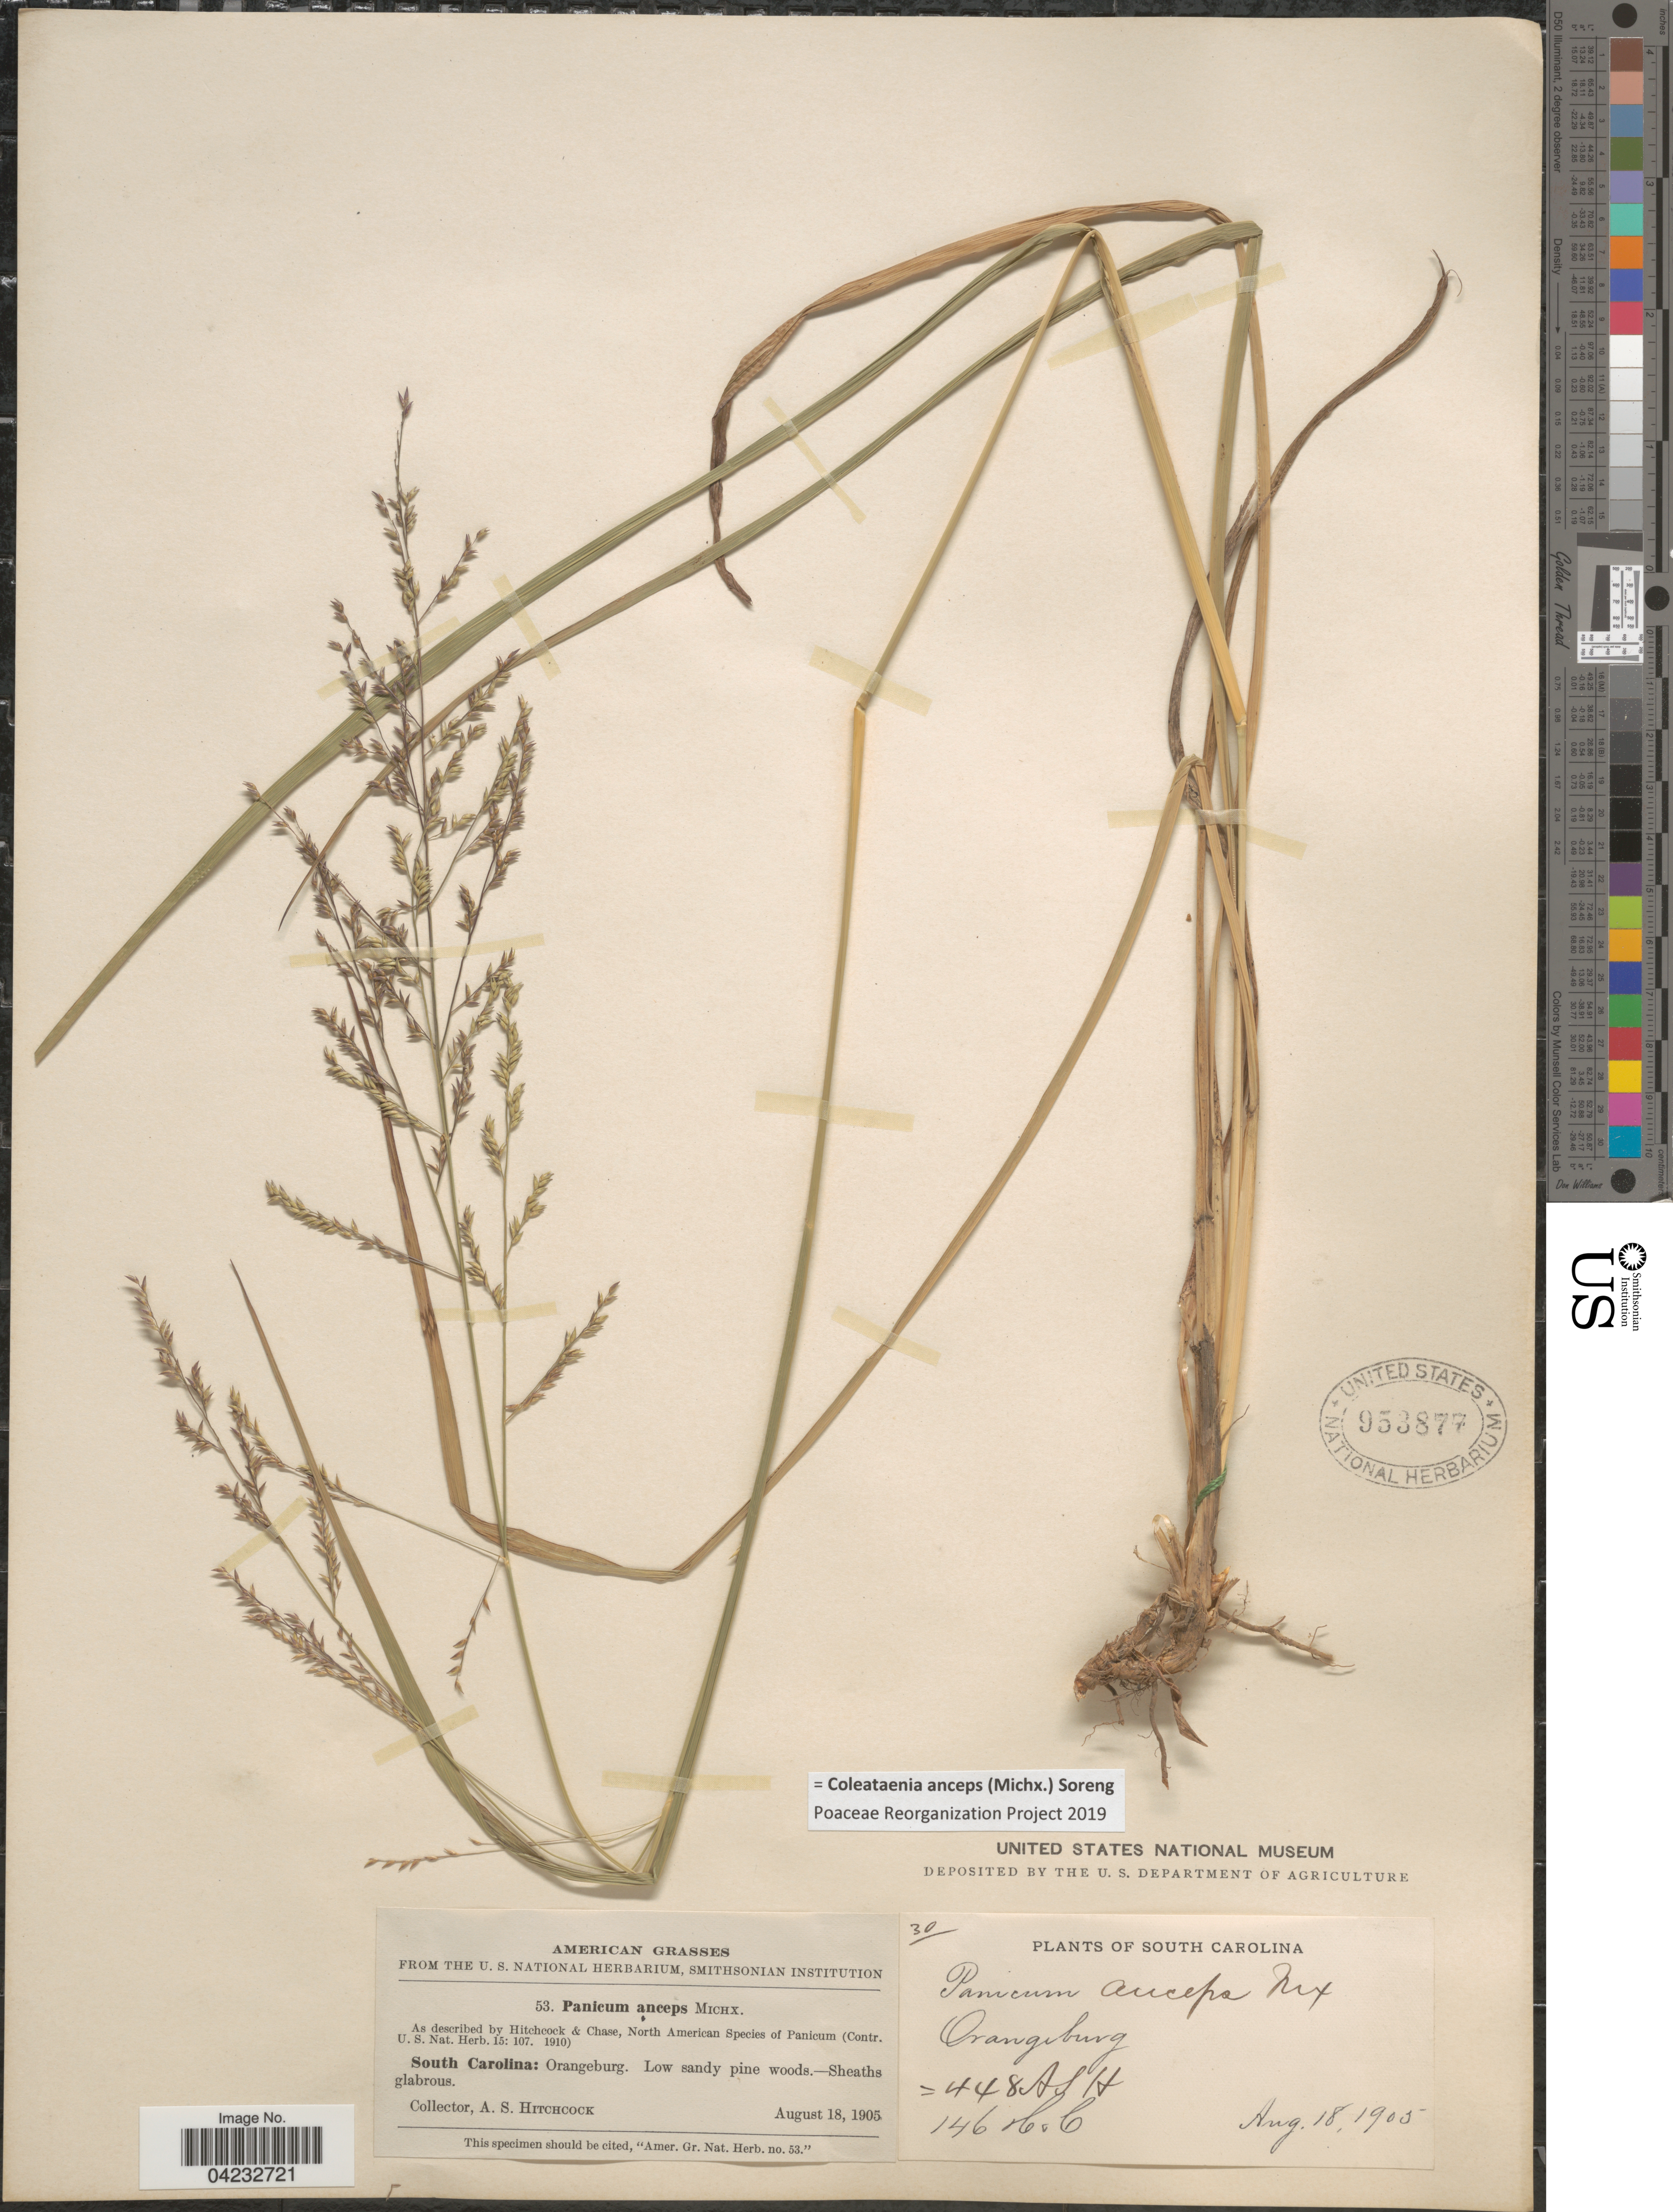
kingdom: Plantae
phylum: Tracheophyta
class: Liliopsida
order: Poales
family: Poaceae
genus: Coleataenia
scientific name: Coleataenia anceps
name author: (Michx.) Soreng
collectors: A. S. Hitchcock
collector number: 53/146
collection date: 1905-08-18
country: United States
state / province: South Carolina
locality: Orangeburg.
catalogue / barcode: US 953877